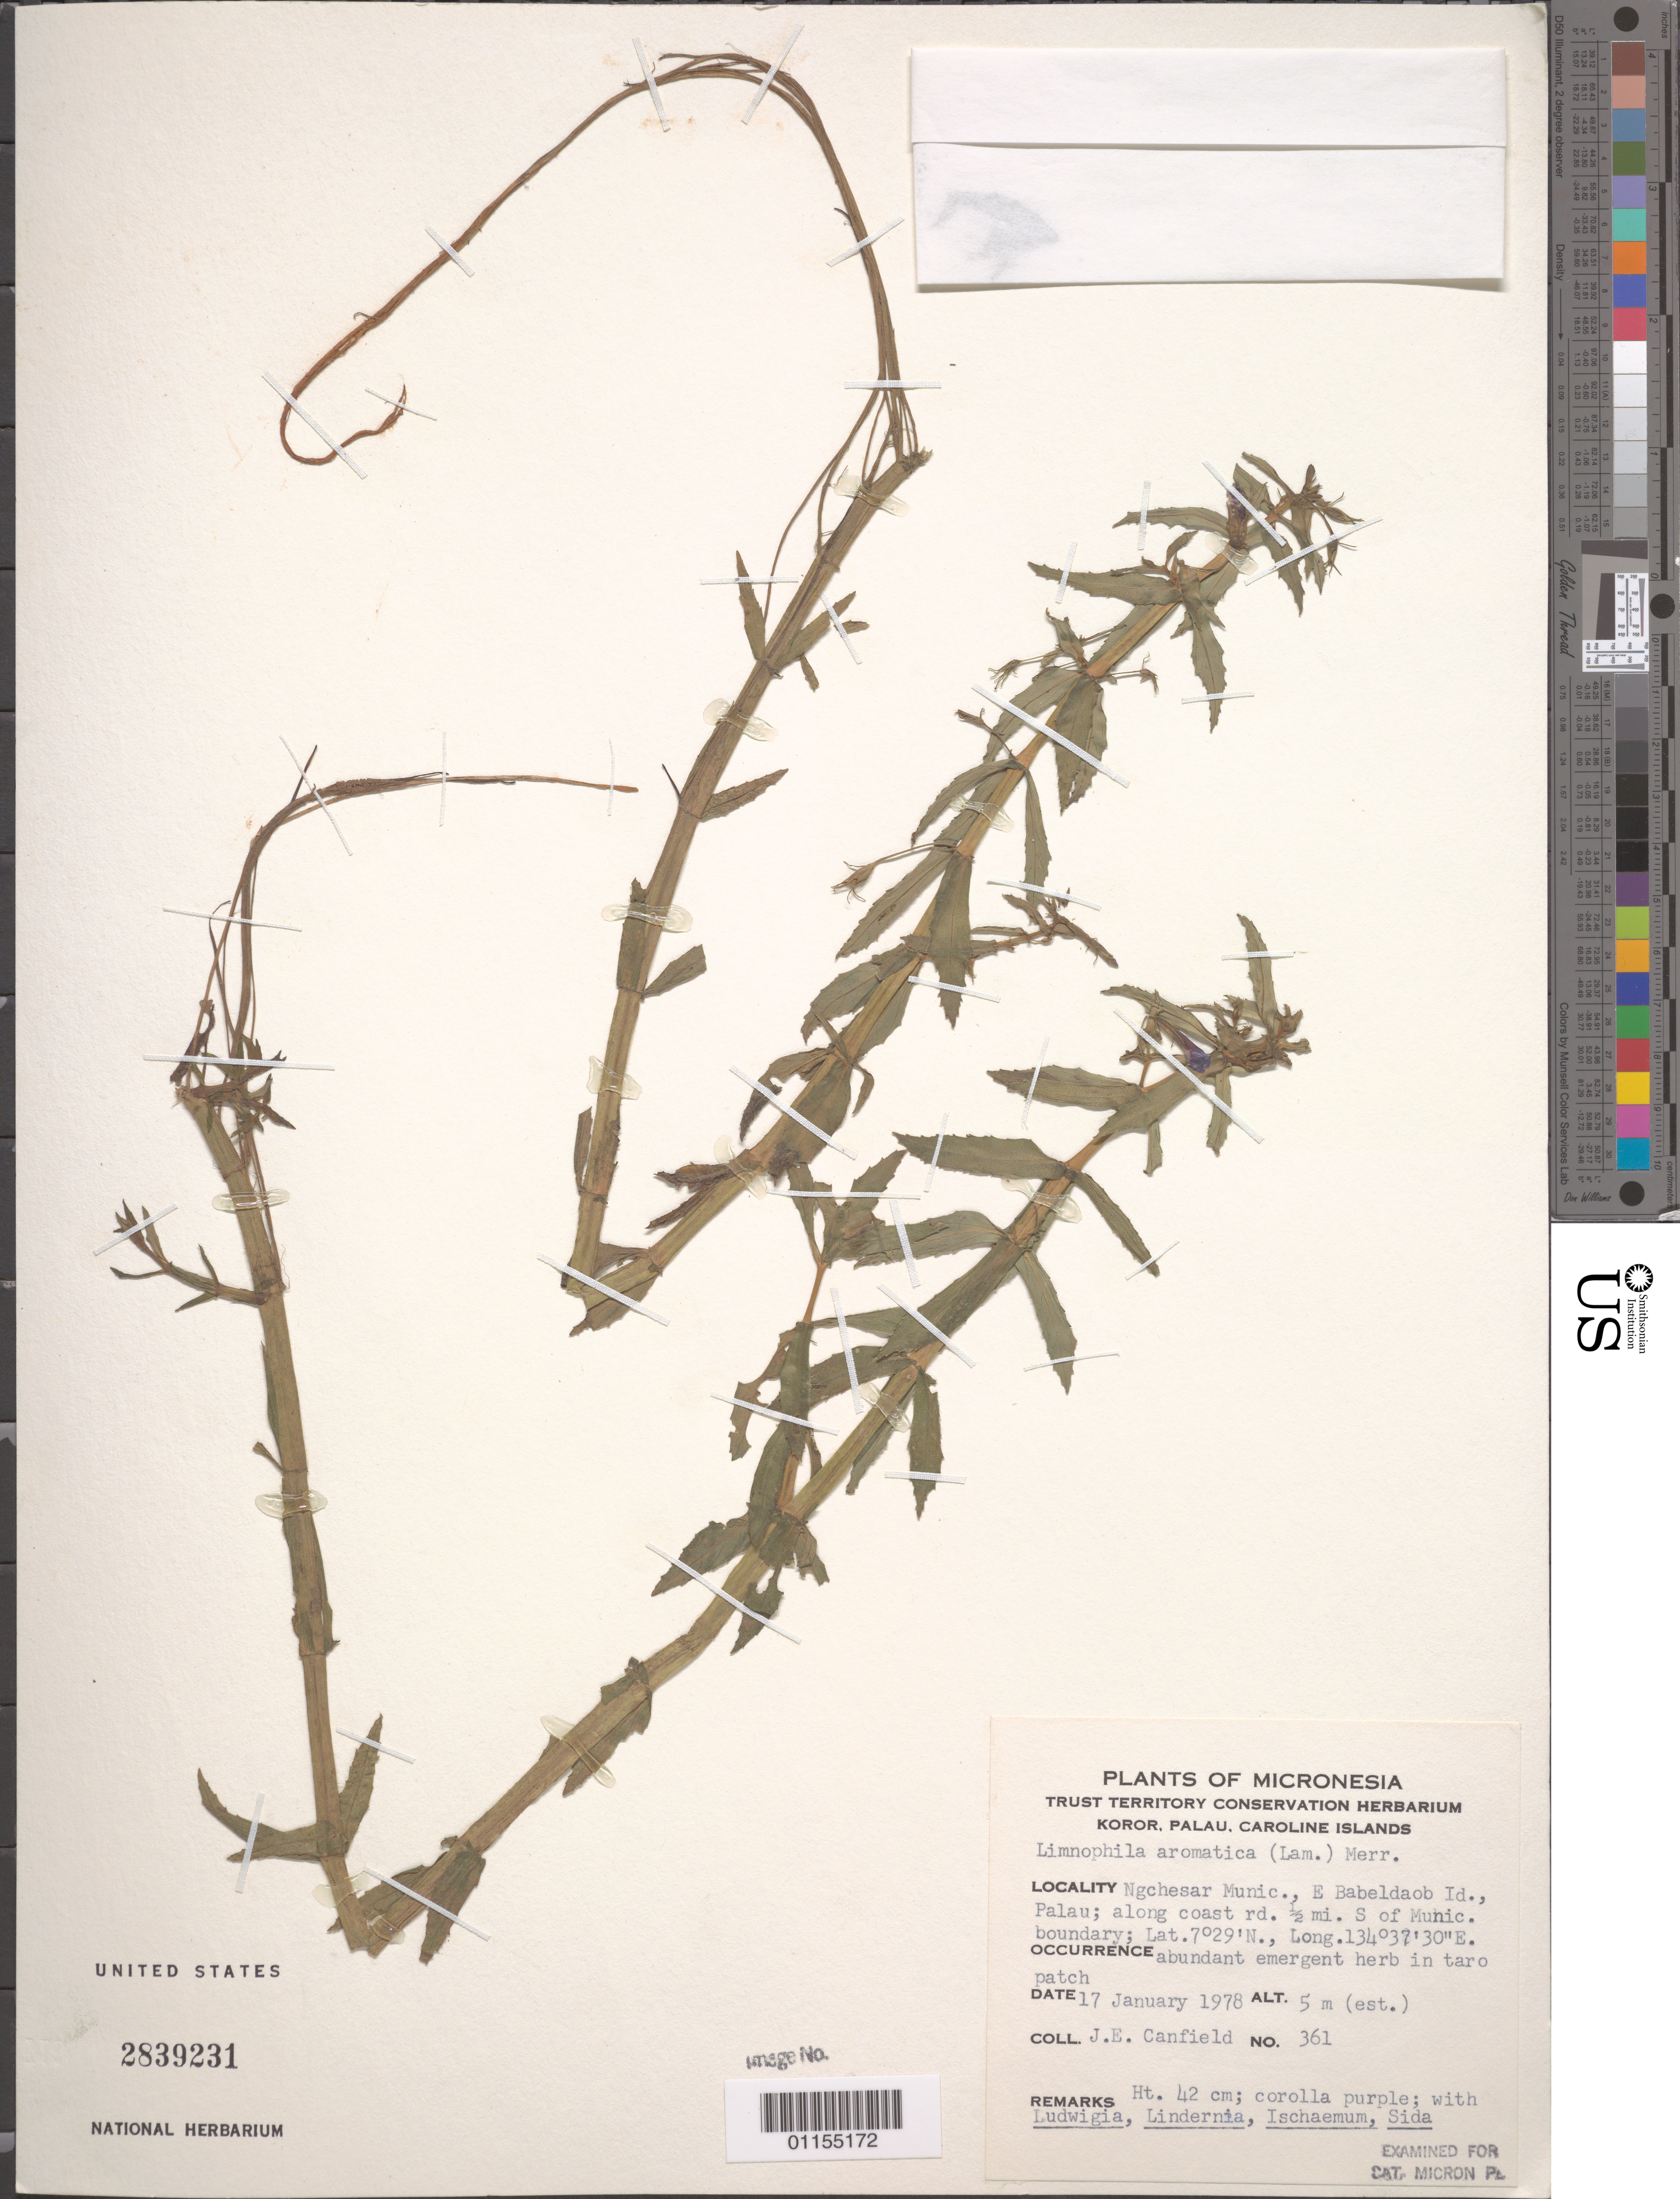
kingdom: Plantae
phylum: Tracheophyta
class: Magnoliopsida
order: Lamiales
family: Plantaginaceae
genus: Limnophila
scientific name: Limnophila aromatica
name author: (Lam.) Merr.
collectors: J. E. Canfield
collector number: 361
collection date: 1978-01-17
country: Palau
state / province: Koror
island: Babeldaob [Babelthuap]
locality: Ngchesar Munic., E. babeldaob Id., Palau; along coast rd. 1/2 mi. S. of munic. boundary.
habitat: Taro patch.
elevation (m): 5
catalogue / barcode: US 2839231